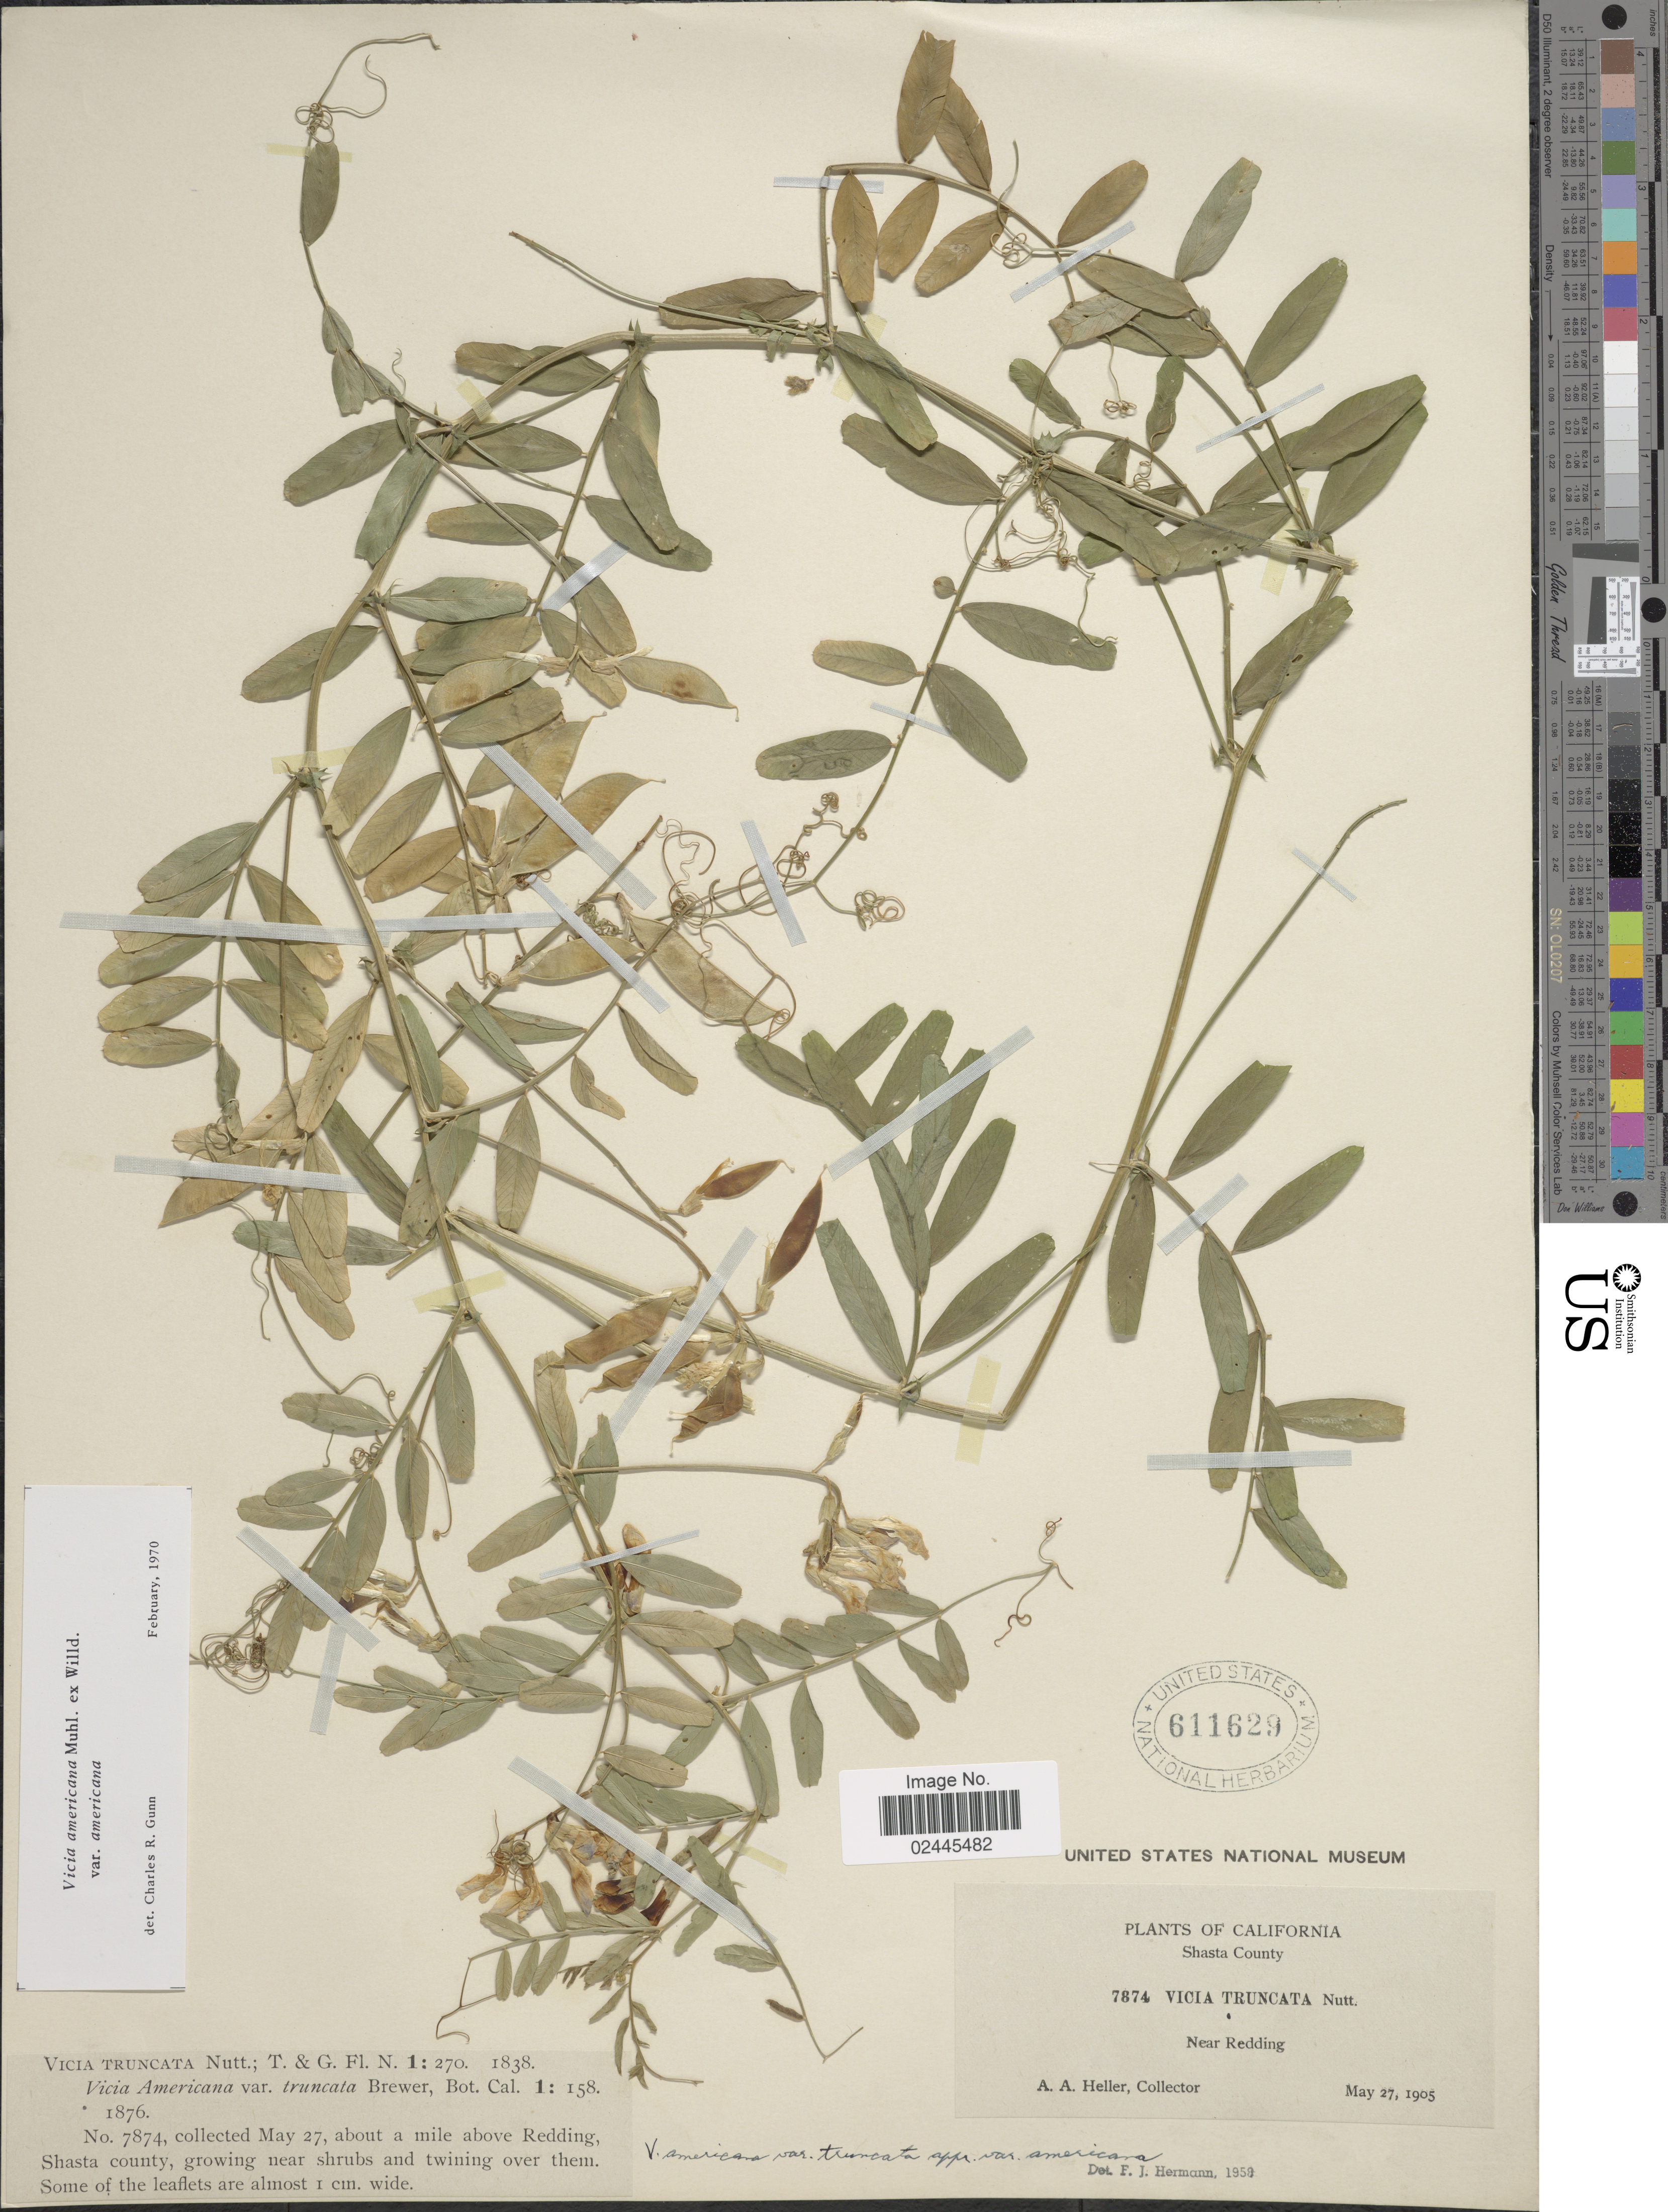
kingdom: Plantae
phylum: Tracheophyta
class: Magnoliopsida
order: Fabales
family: Fabaceae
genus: Vicia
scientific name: Vicia americana var. americana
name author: Muhl. ex Willd.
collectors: A. A. Heller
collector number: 7874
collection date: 1905-05-27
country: United States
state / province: California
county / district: Shasta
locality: Shasta County. Near Redding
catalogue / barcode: US 611629